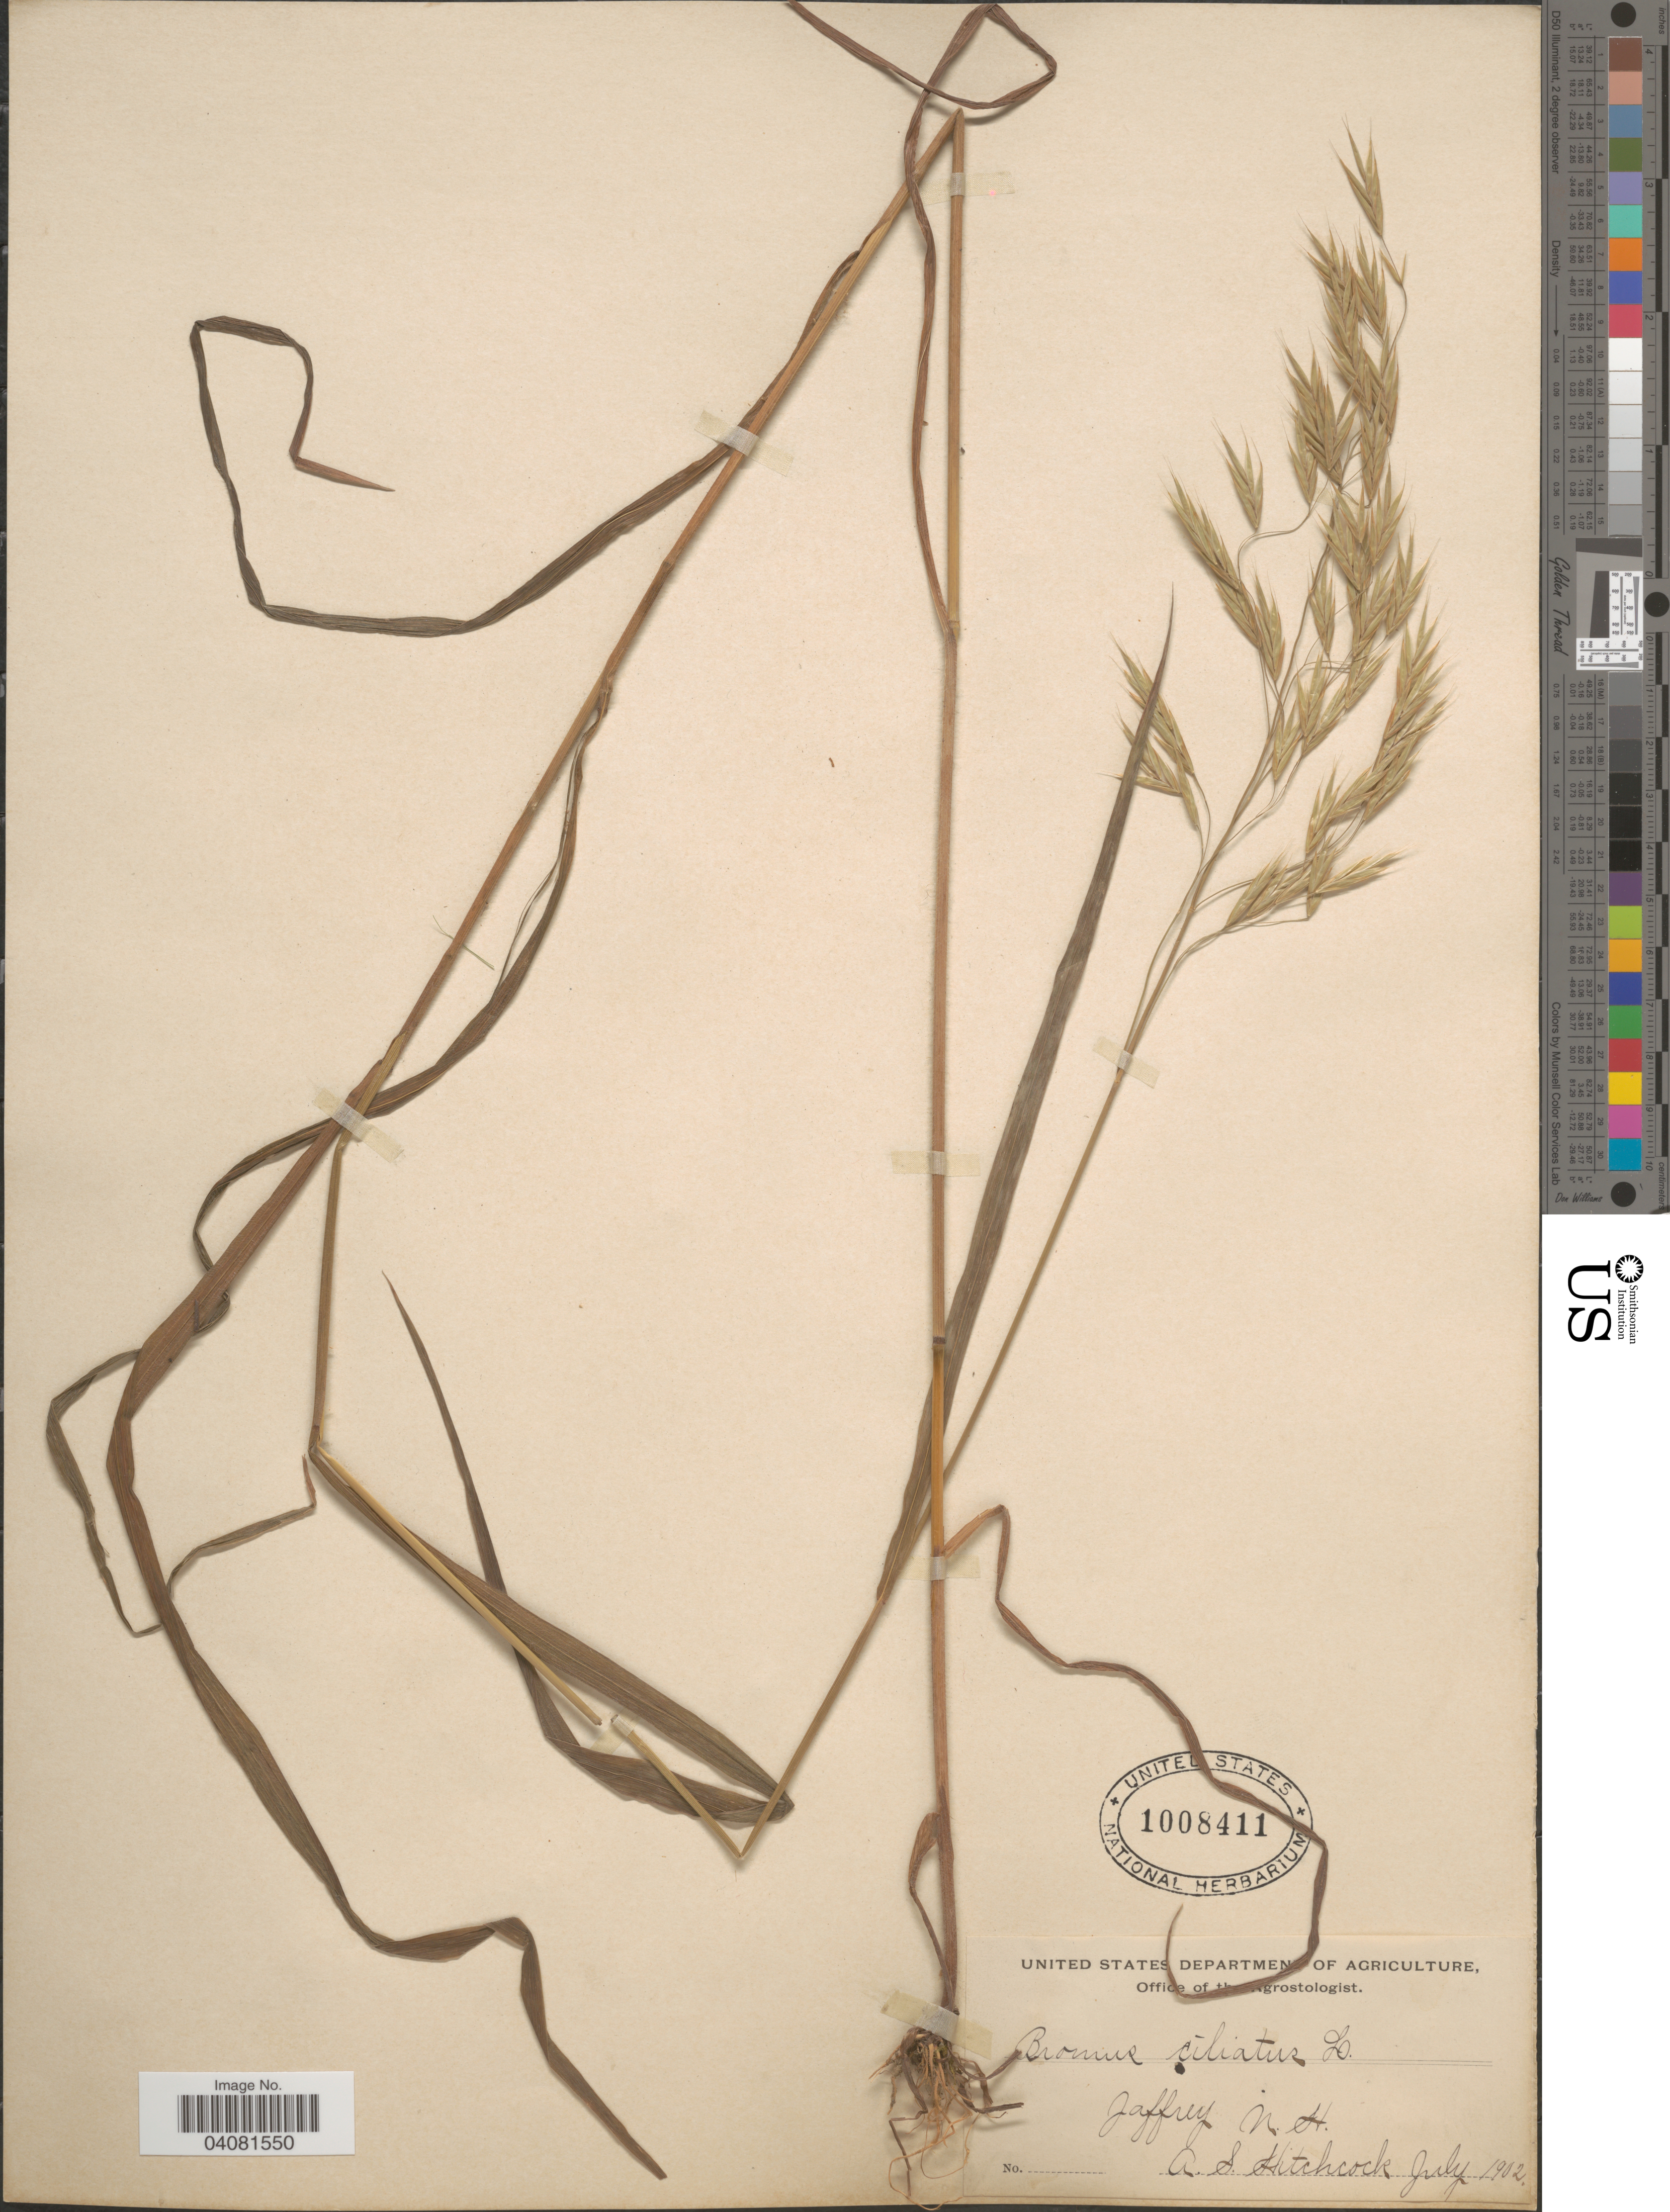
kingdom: Plantae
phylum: Tracheophyta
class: Liliopsida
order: Poales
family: Poaceae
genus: Bromus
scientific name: Bromus ciliatus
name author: L.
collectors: A. S. Hitchcock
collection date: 1902-07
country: United States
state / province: New Hampshire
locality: Jaffrey.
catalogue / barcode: US 1008411